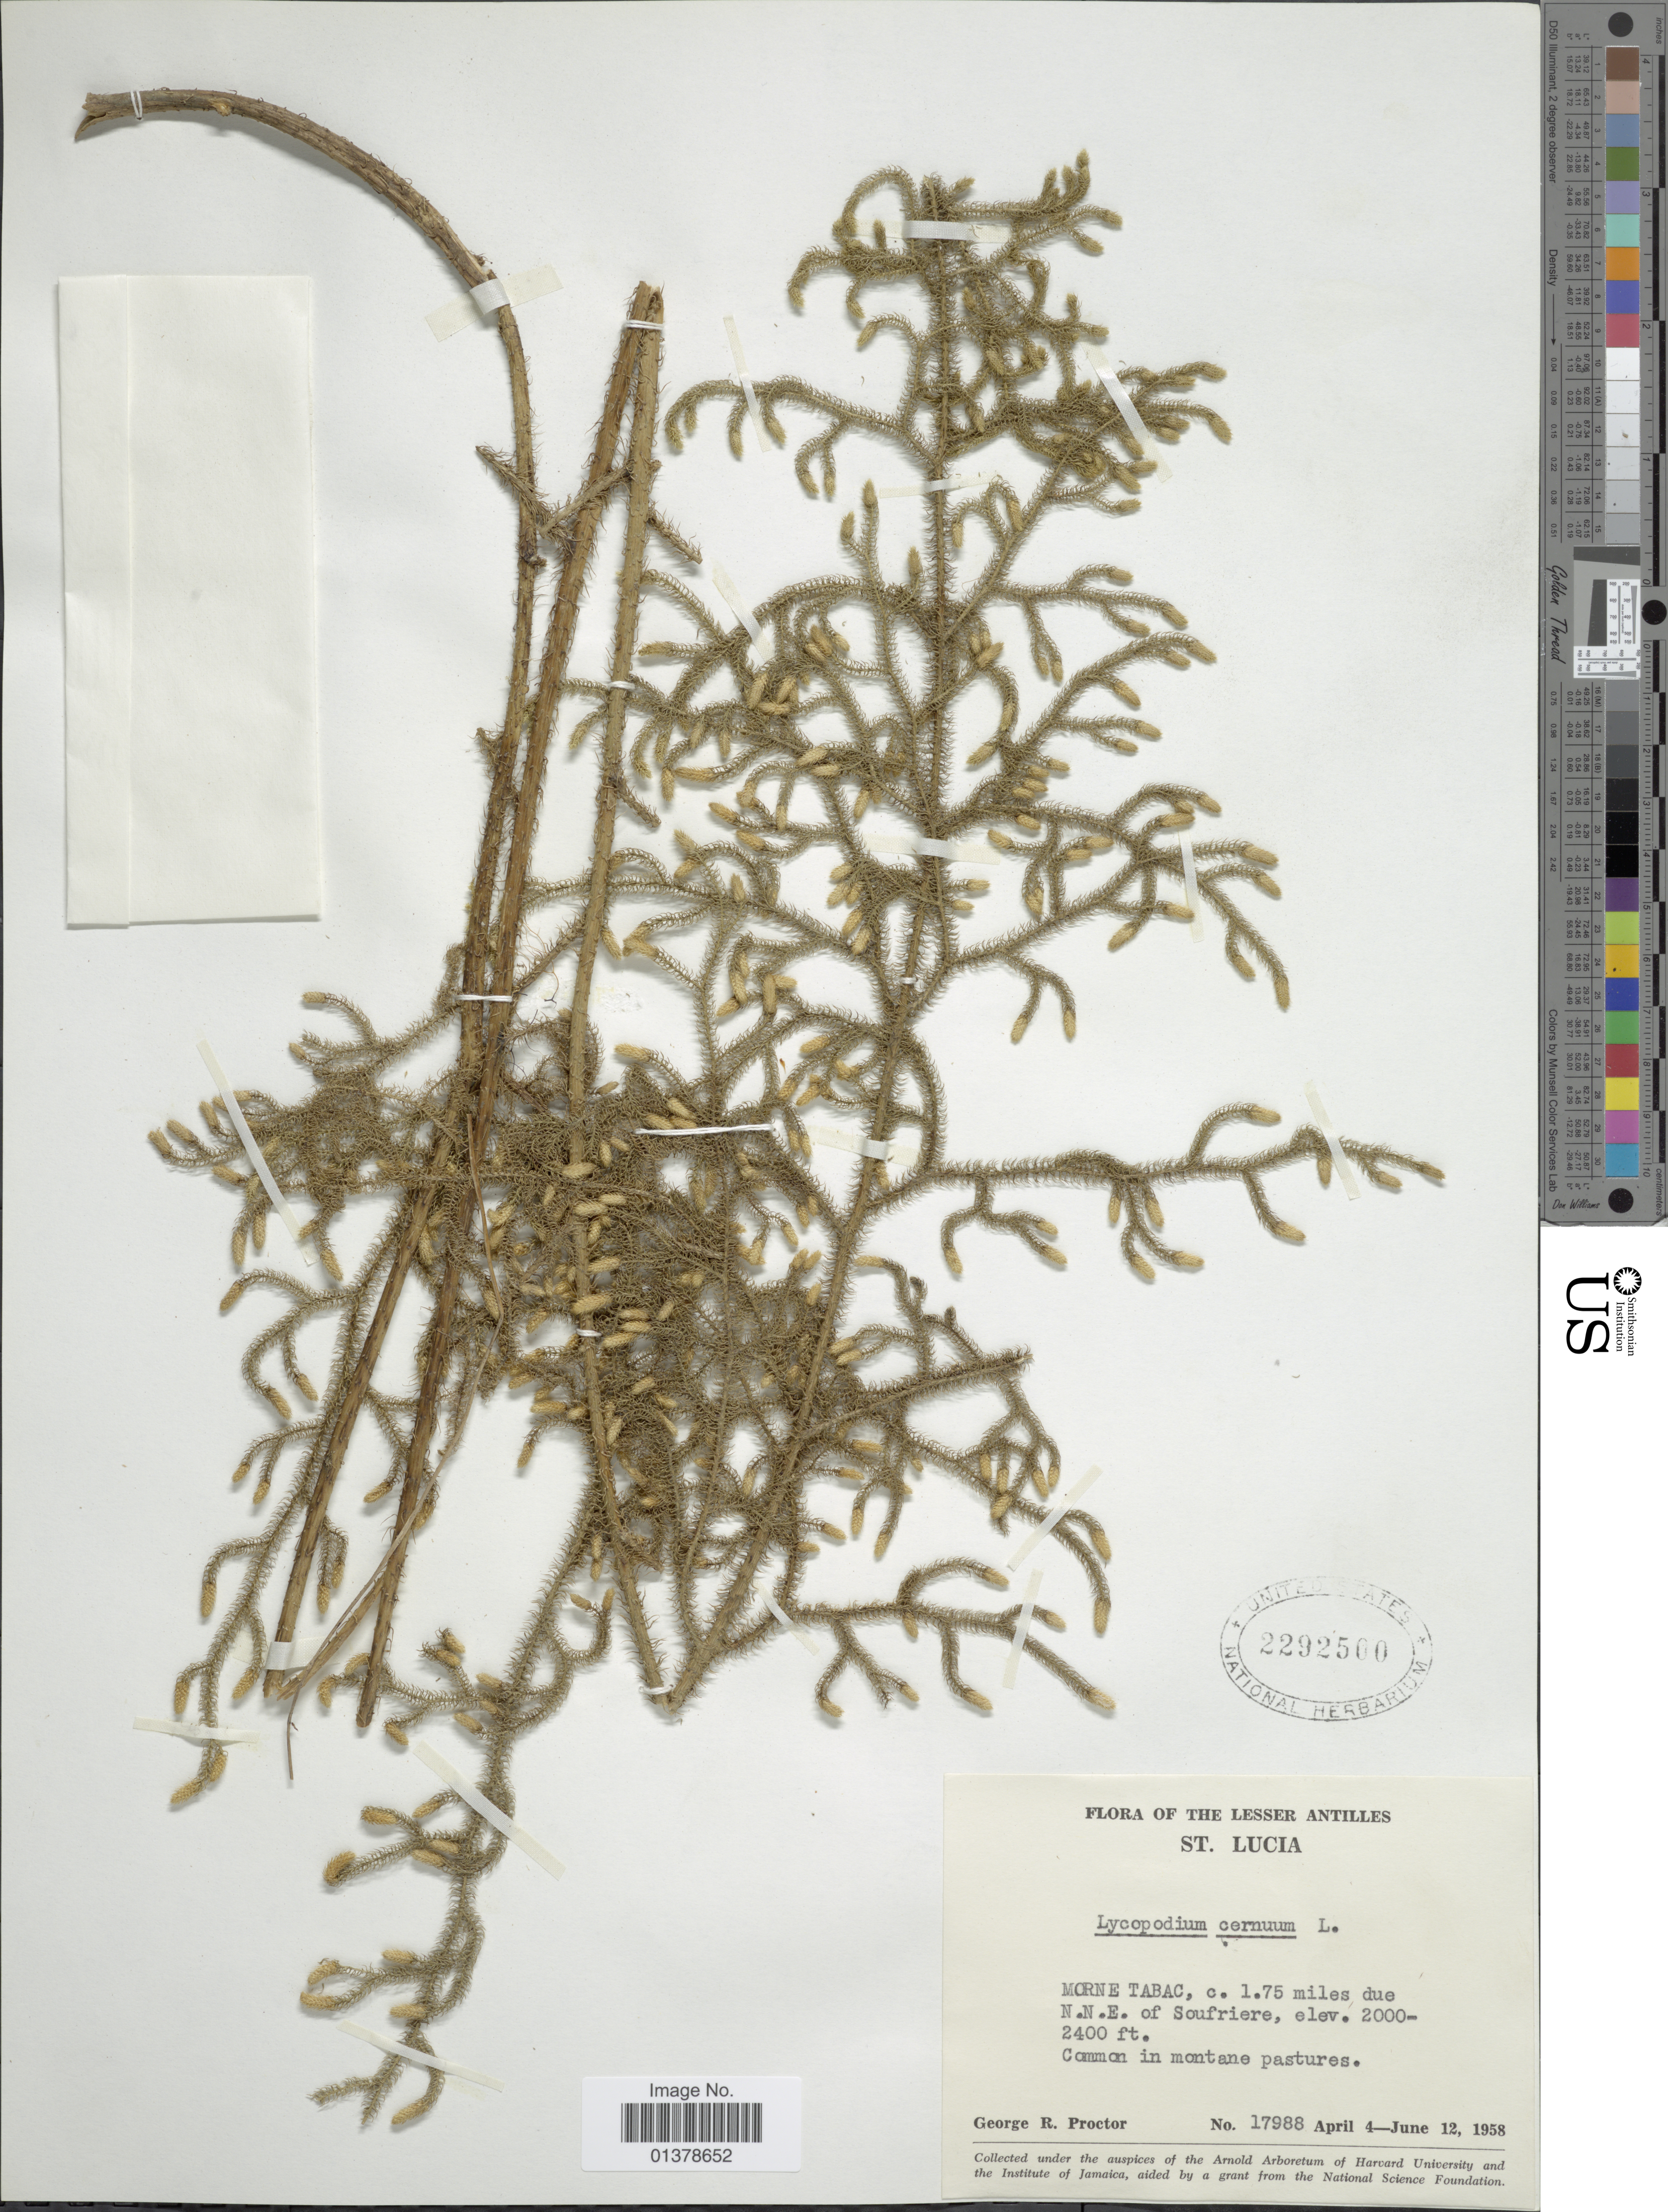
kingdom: Plantae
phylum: Tracheophyta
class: Lycopodiopsida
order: Lycopodiales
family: Lycopodiaceae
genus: Palhinhaea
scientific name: Palhinhaea cernua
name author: (L.) Vasc. & Franco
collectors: G. R. Proctor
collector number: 17988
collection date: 1958-04-04/1958-06-12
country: St. Lucia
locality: Lesser Antilles, Morne Tabac, c. 1.75 miles due N.N.E. of Soufriere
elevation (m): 61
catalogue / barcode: US 2292500